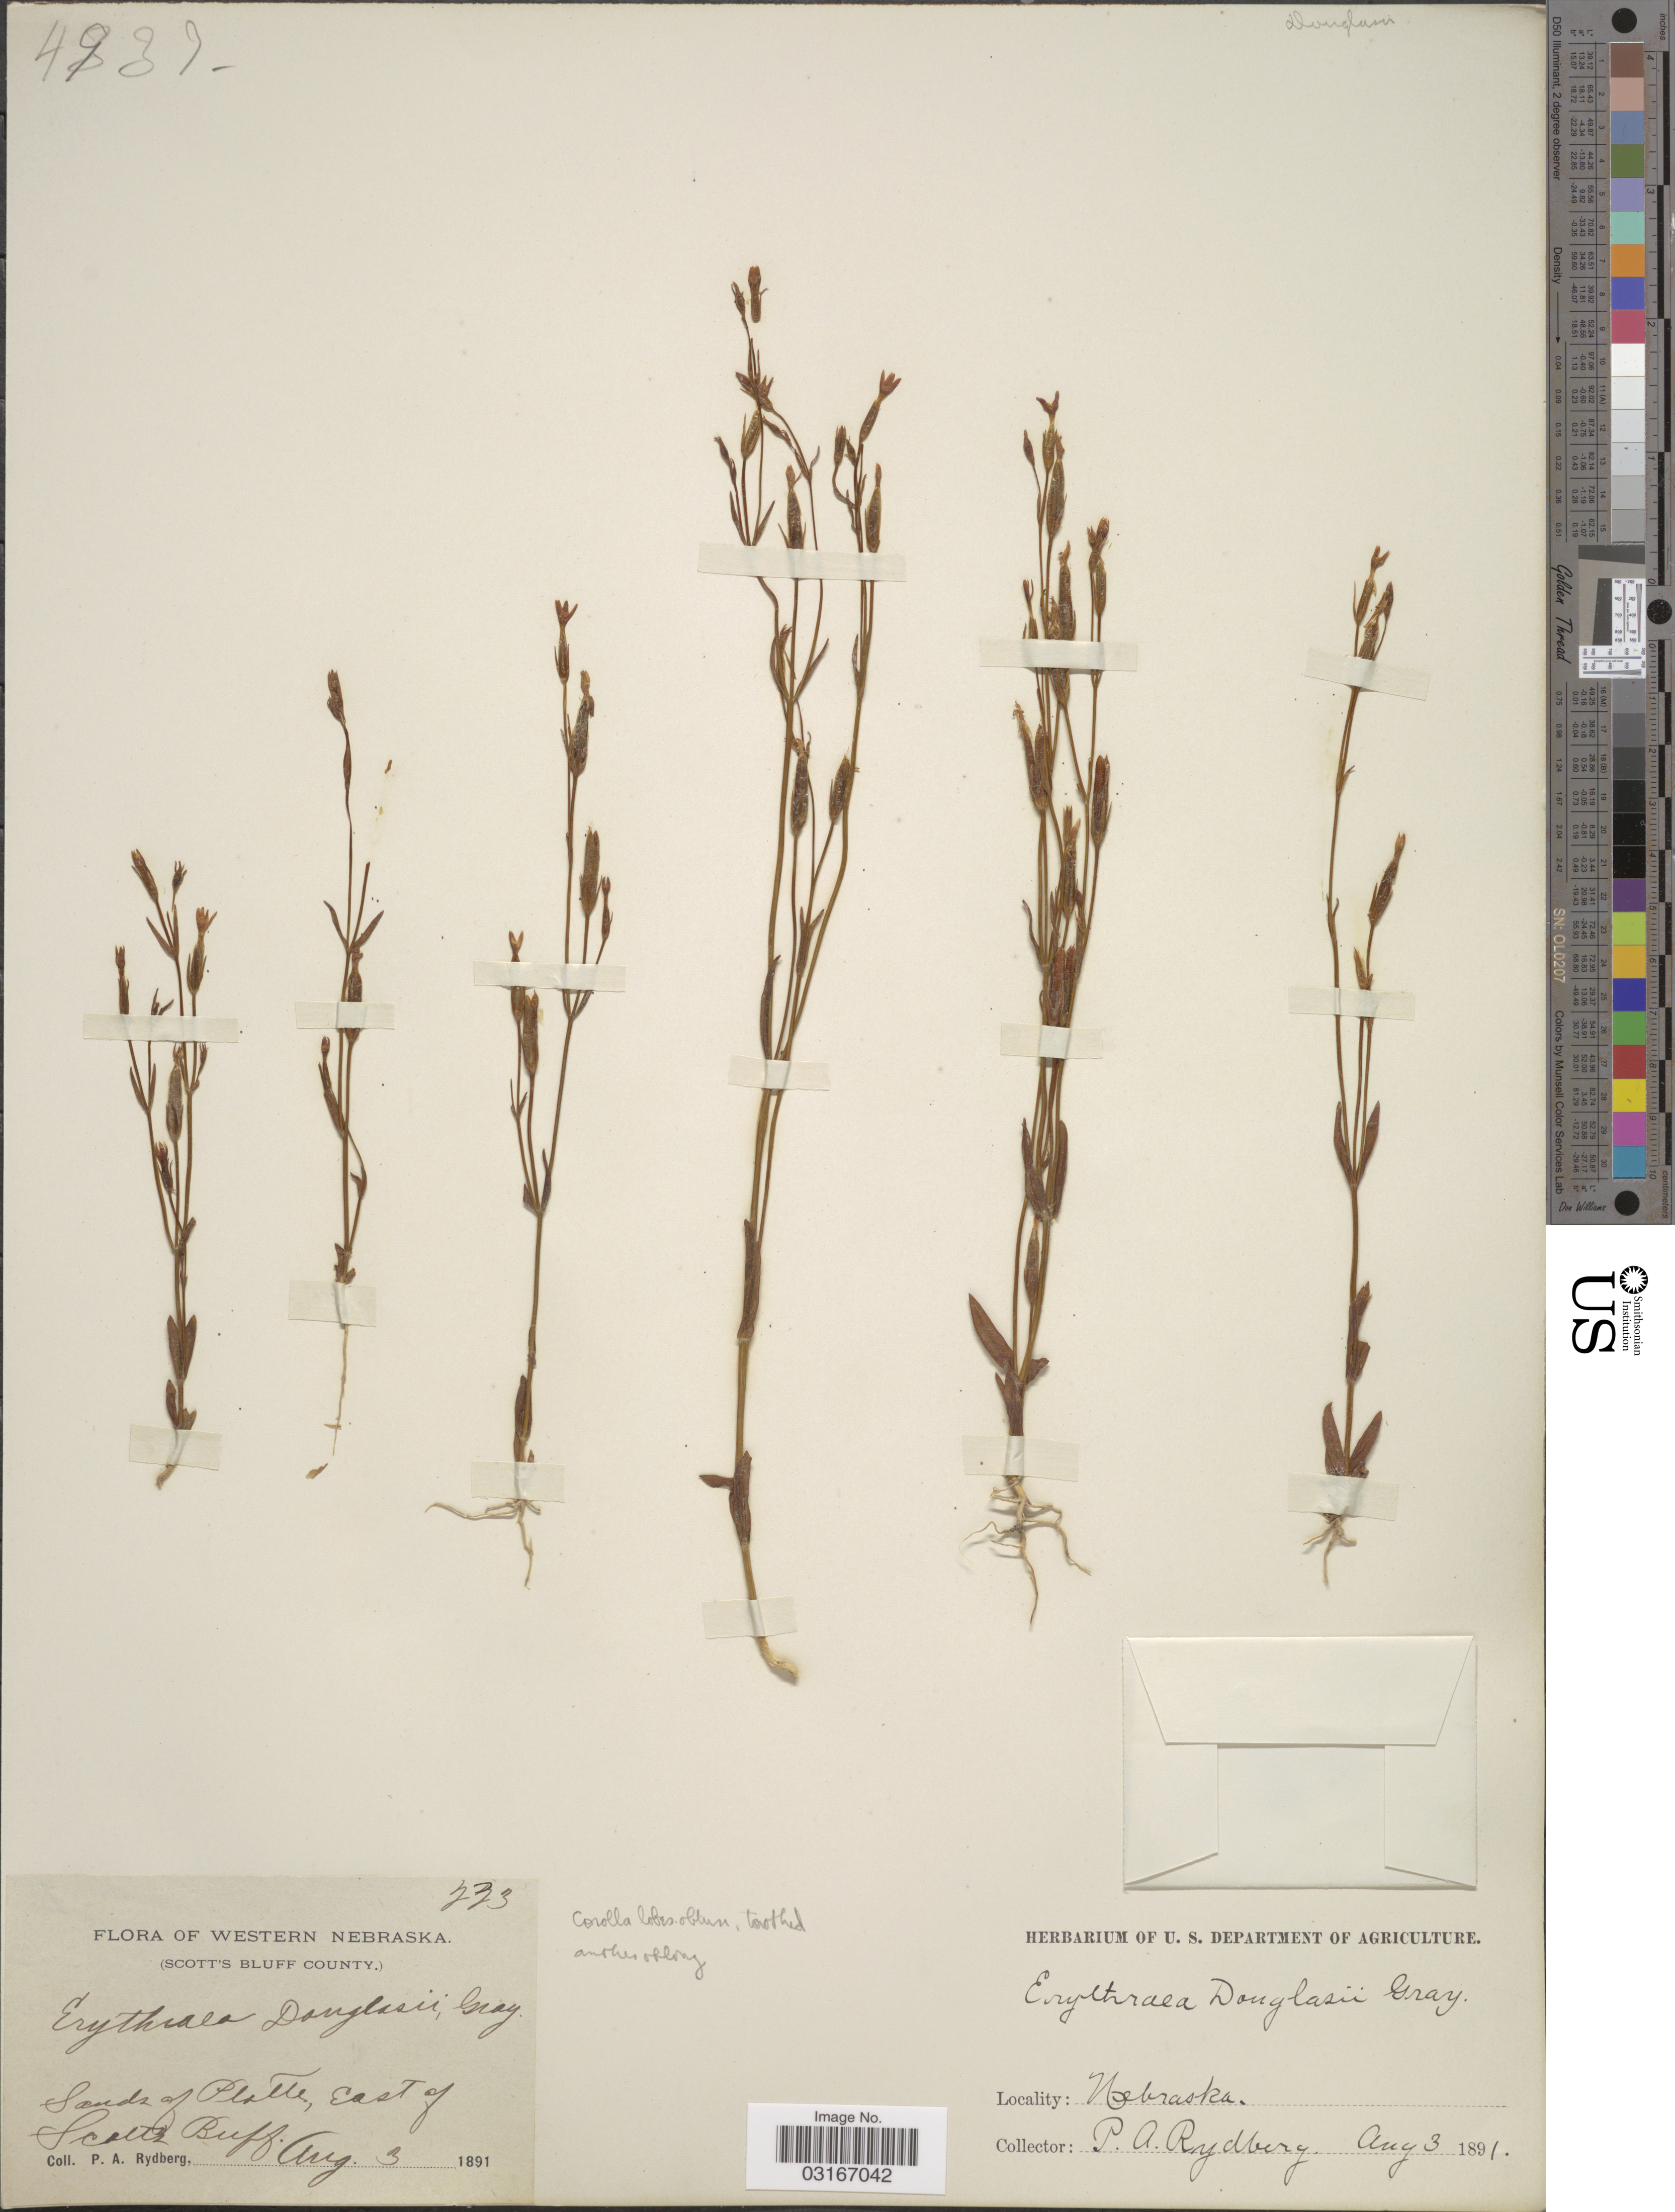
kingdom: Plantae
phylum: Tracheophyta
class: Magnoliopsida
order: Gentianales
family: Gentianaceae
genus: Centaurium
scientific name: Centaurium exaltatum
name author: (Griseb.) W. Wight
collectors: P. A. Rydberg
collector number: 233*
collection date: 1891-08-03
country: United States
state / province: Nebraska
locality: Western Nebraska, (Scott's Bluff County). Sands of Platte, East of Scotts Bluff.